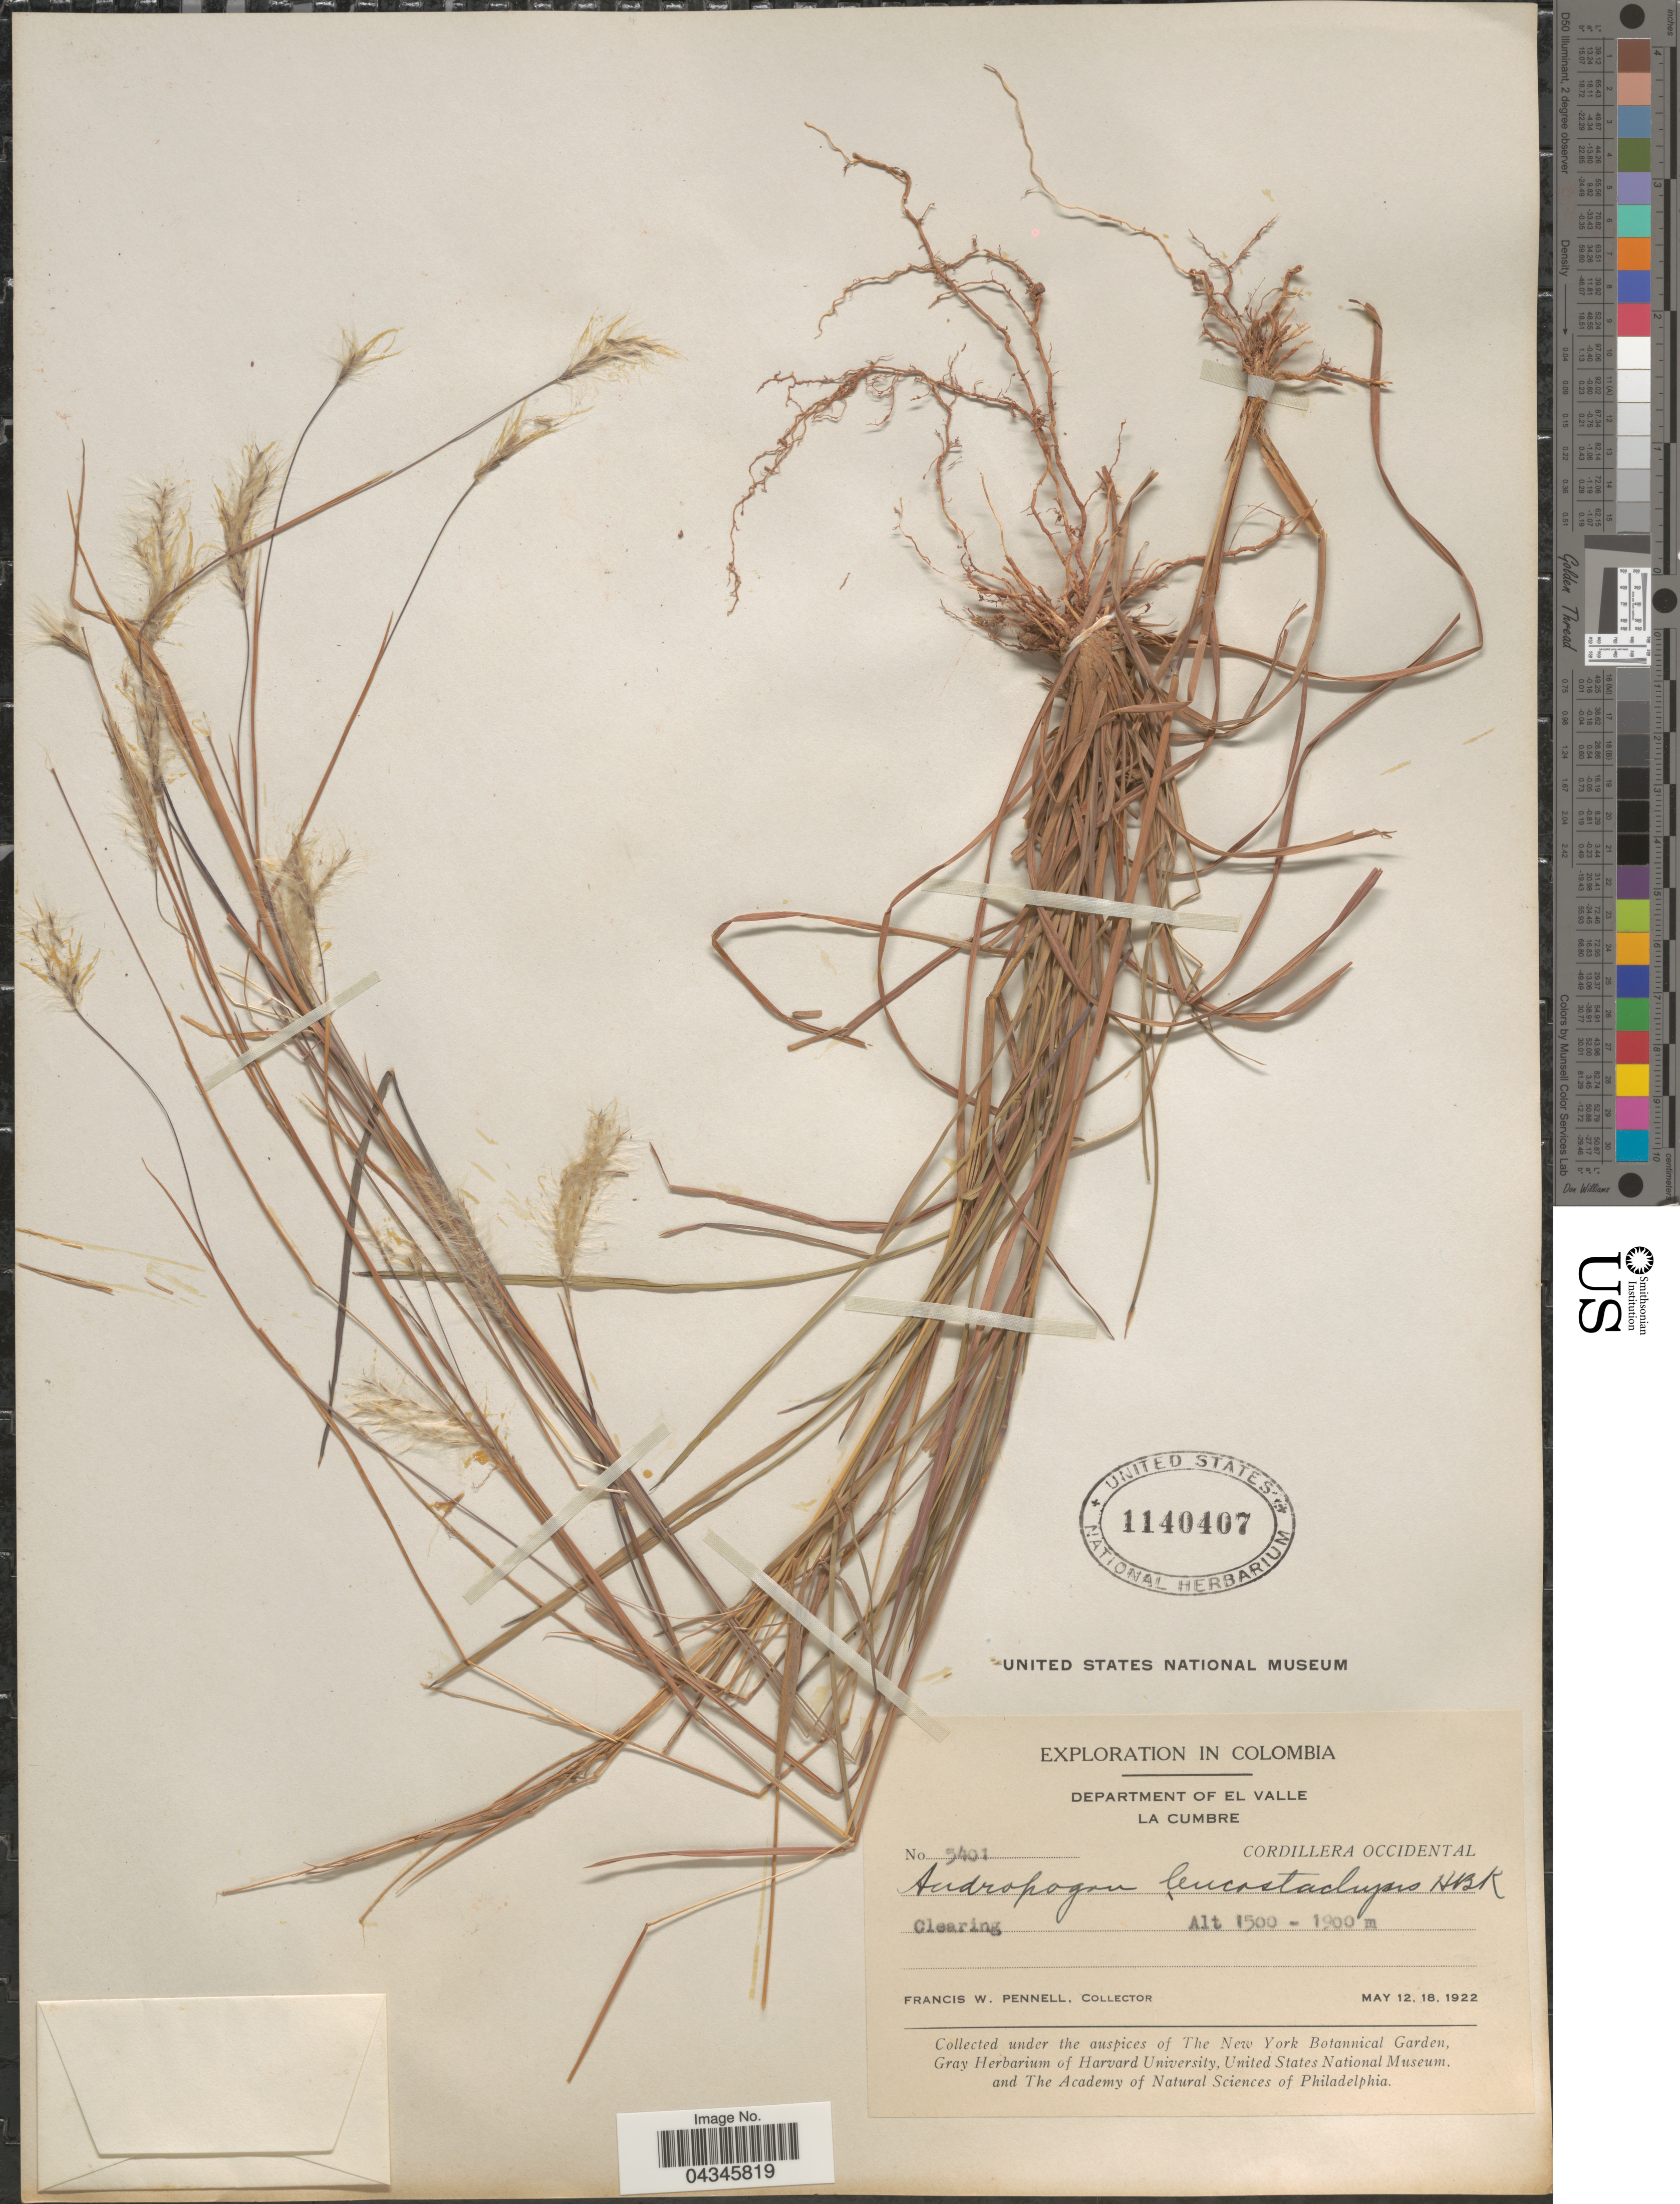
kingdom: Plantae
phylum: Tracheophyta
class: Liliopsida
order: Poales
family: Poaceae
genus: Andropogon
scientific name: Andropogon leucostachyus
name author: Kunth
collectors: F. W. Pennell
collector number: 5401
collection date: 1922-05-12/1922-05-18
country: Colombia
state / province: Valle del Cauca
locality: Exploration in Colombia. Department of El Valle. La Cumbre. Cordillera Occidental.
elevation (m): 1500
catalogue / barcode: US 1140407